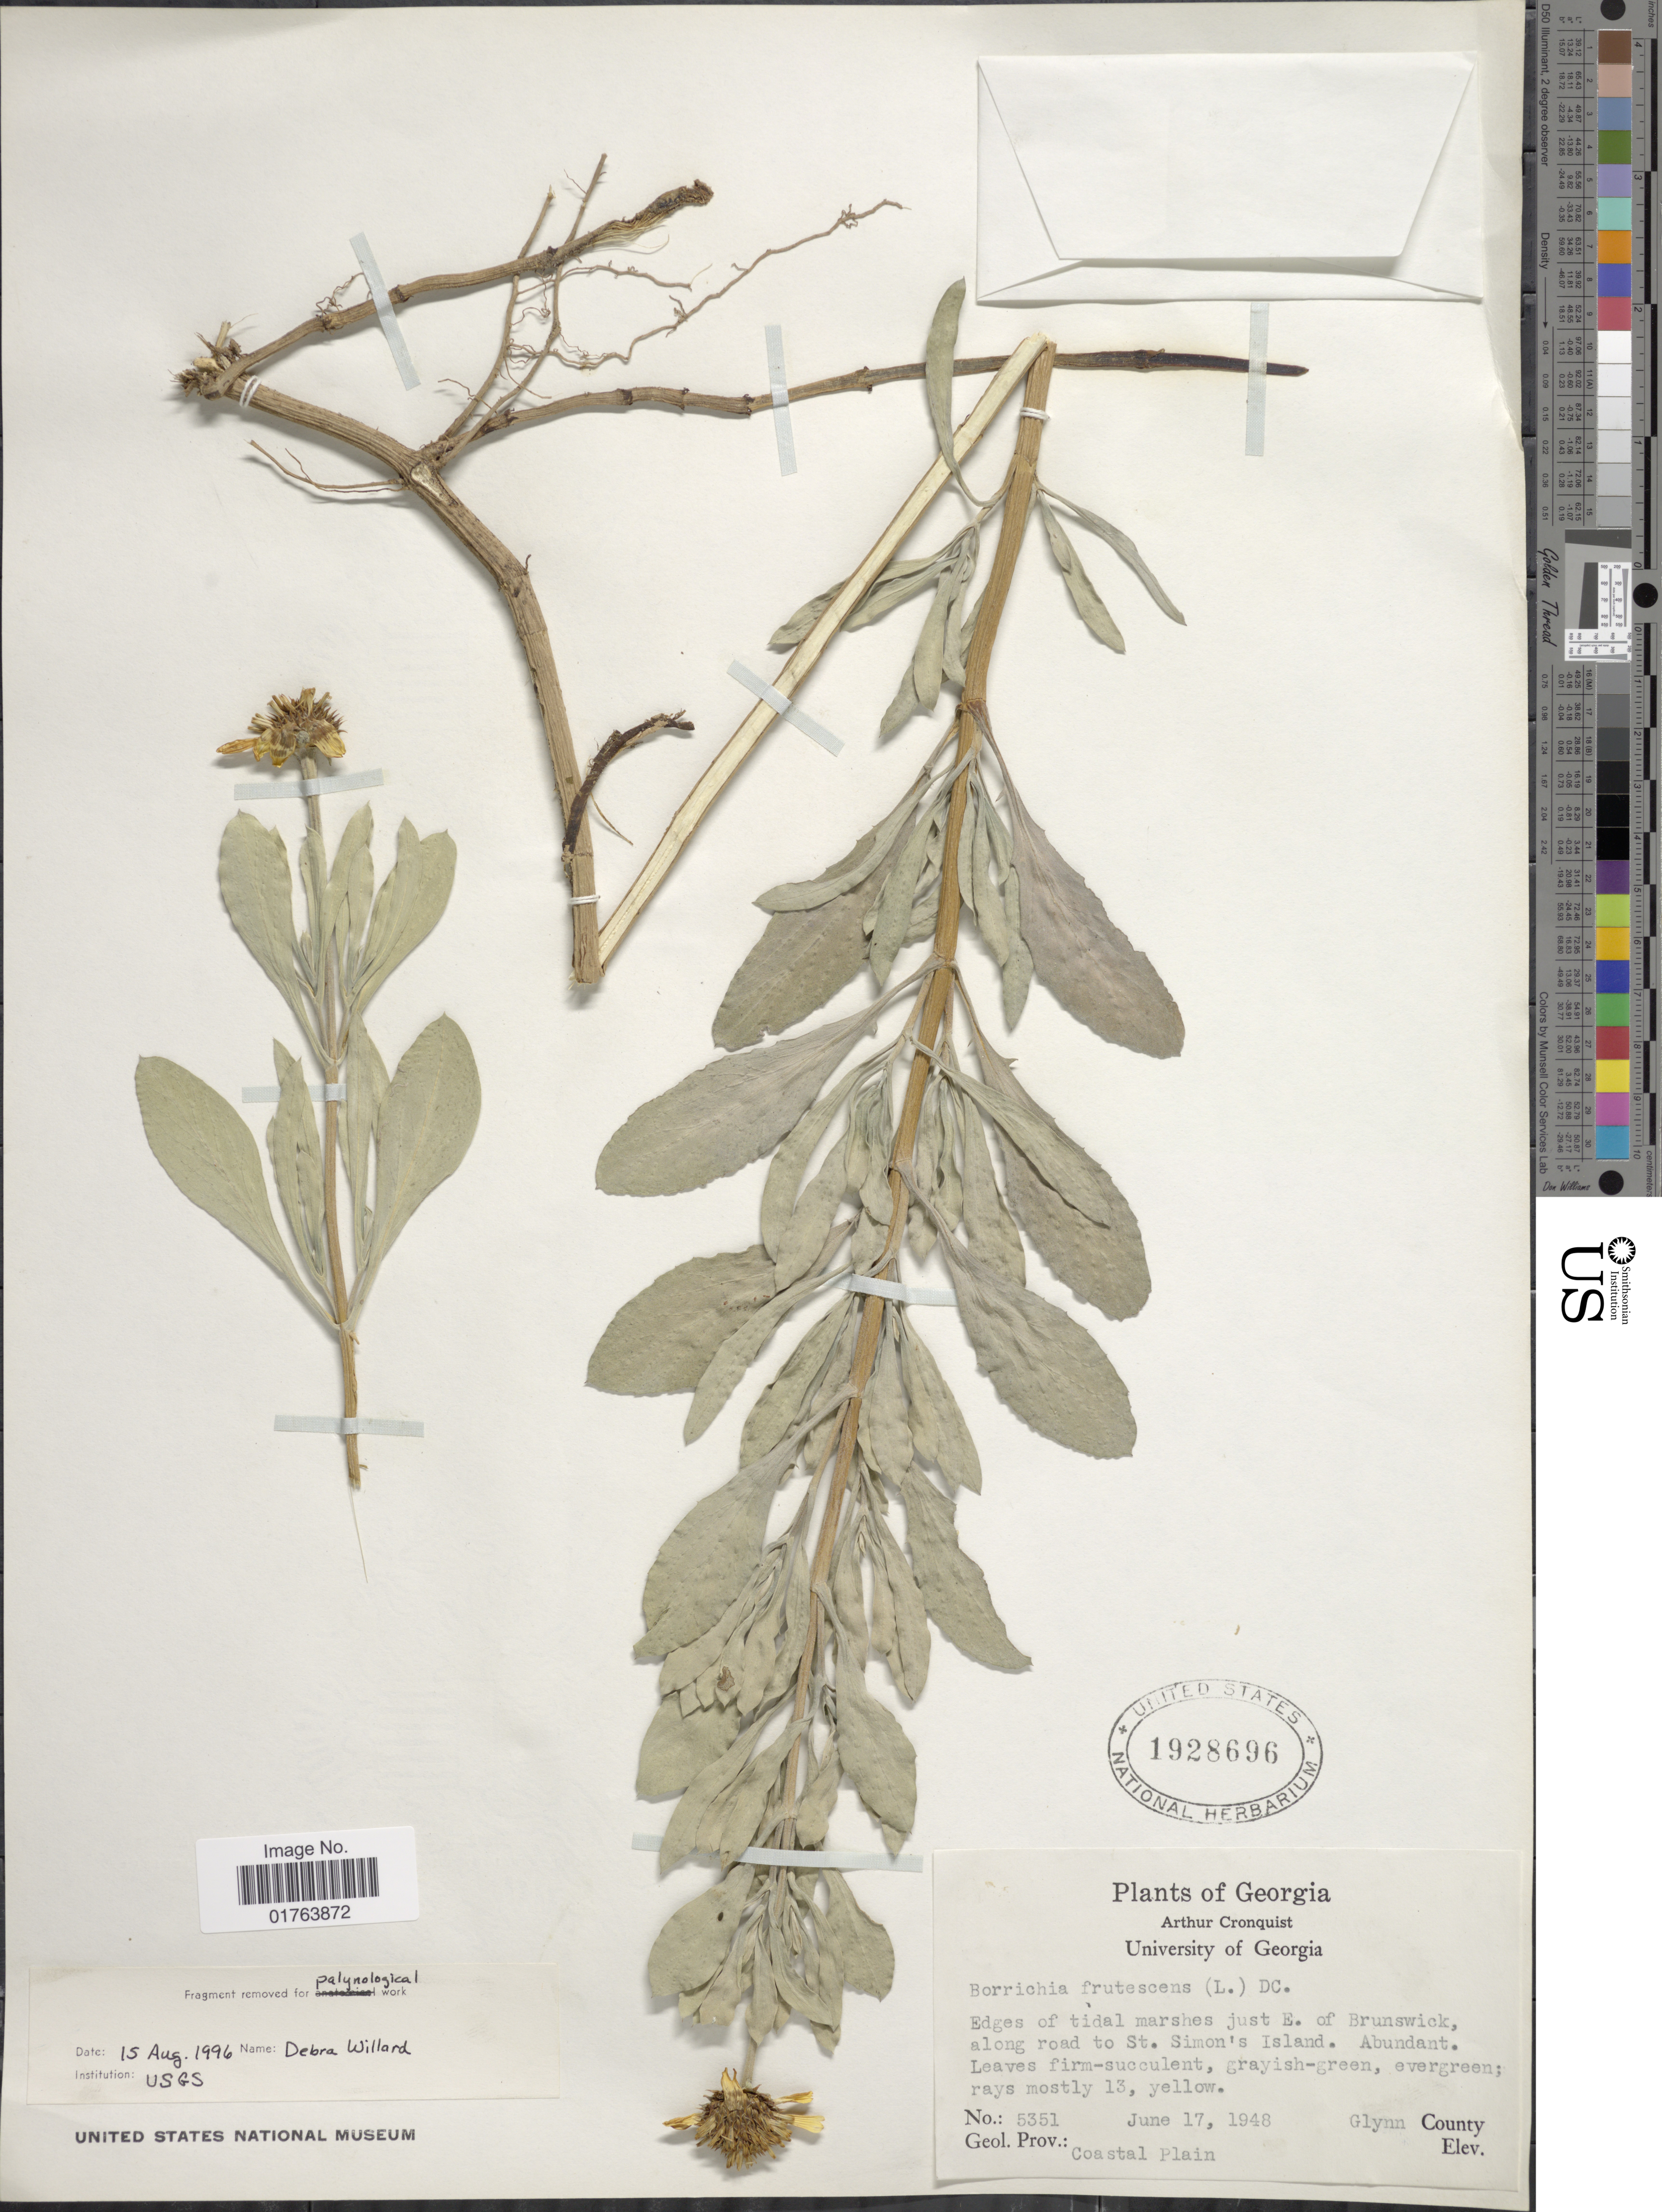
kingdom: Plantae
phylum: Tracheophyta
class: Magnoliopsida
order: Asterales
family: Asteraceae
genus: Borrichia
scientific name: Borrichia frutescens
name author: (L.) DC.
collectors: A. J. Cronquist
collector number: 5351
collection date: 1948-06-17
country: United States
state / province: Georgia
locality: Edges of trail marshes just E. of Brunswick, along road to St. Simon's Island, Glynn County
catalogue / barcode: US 1928696